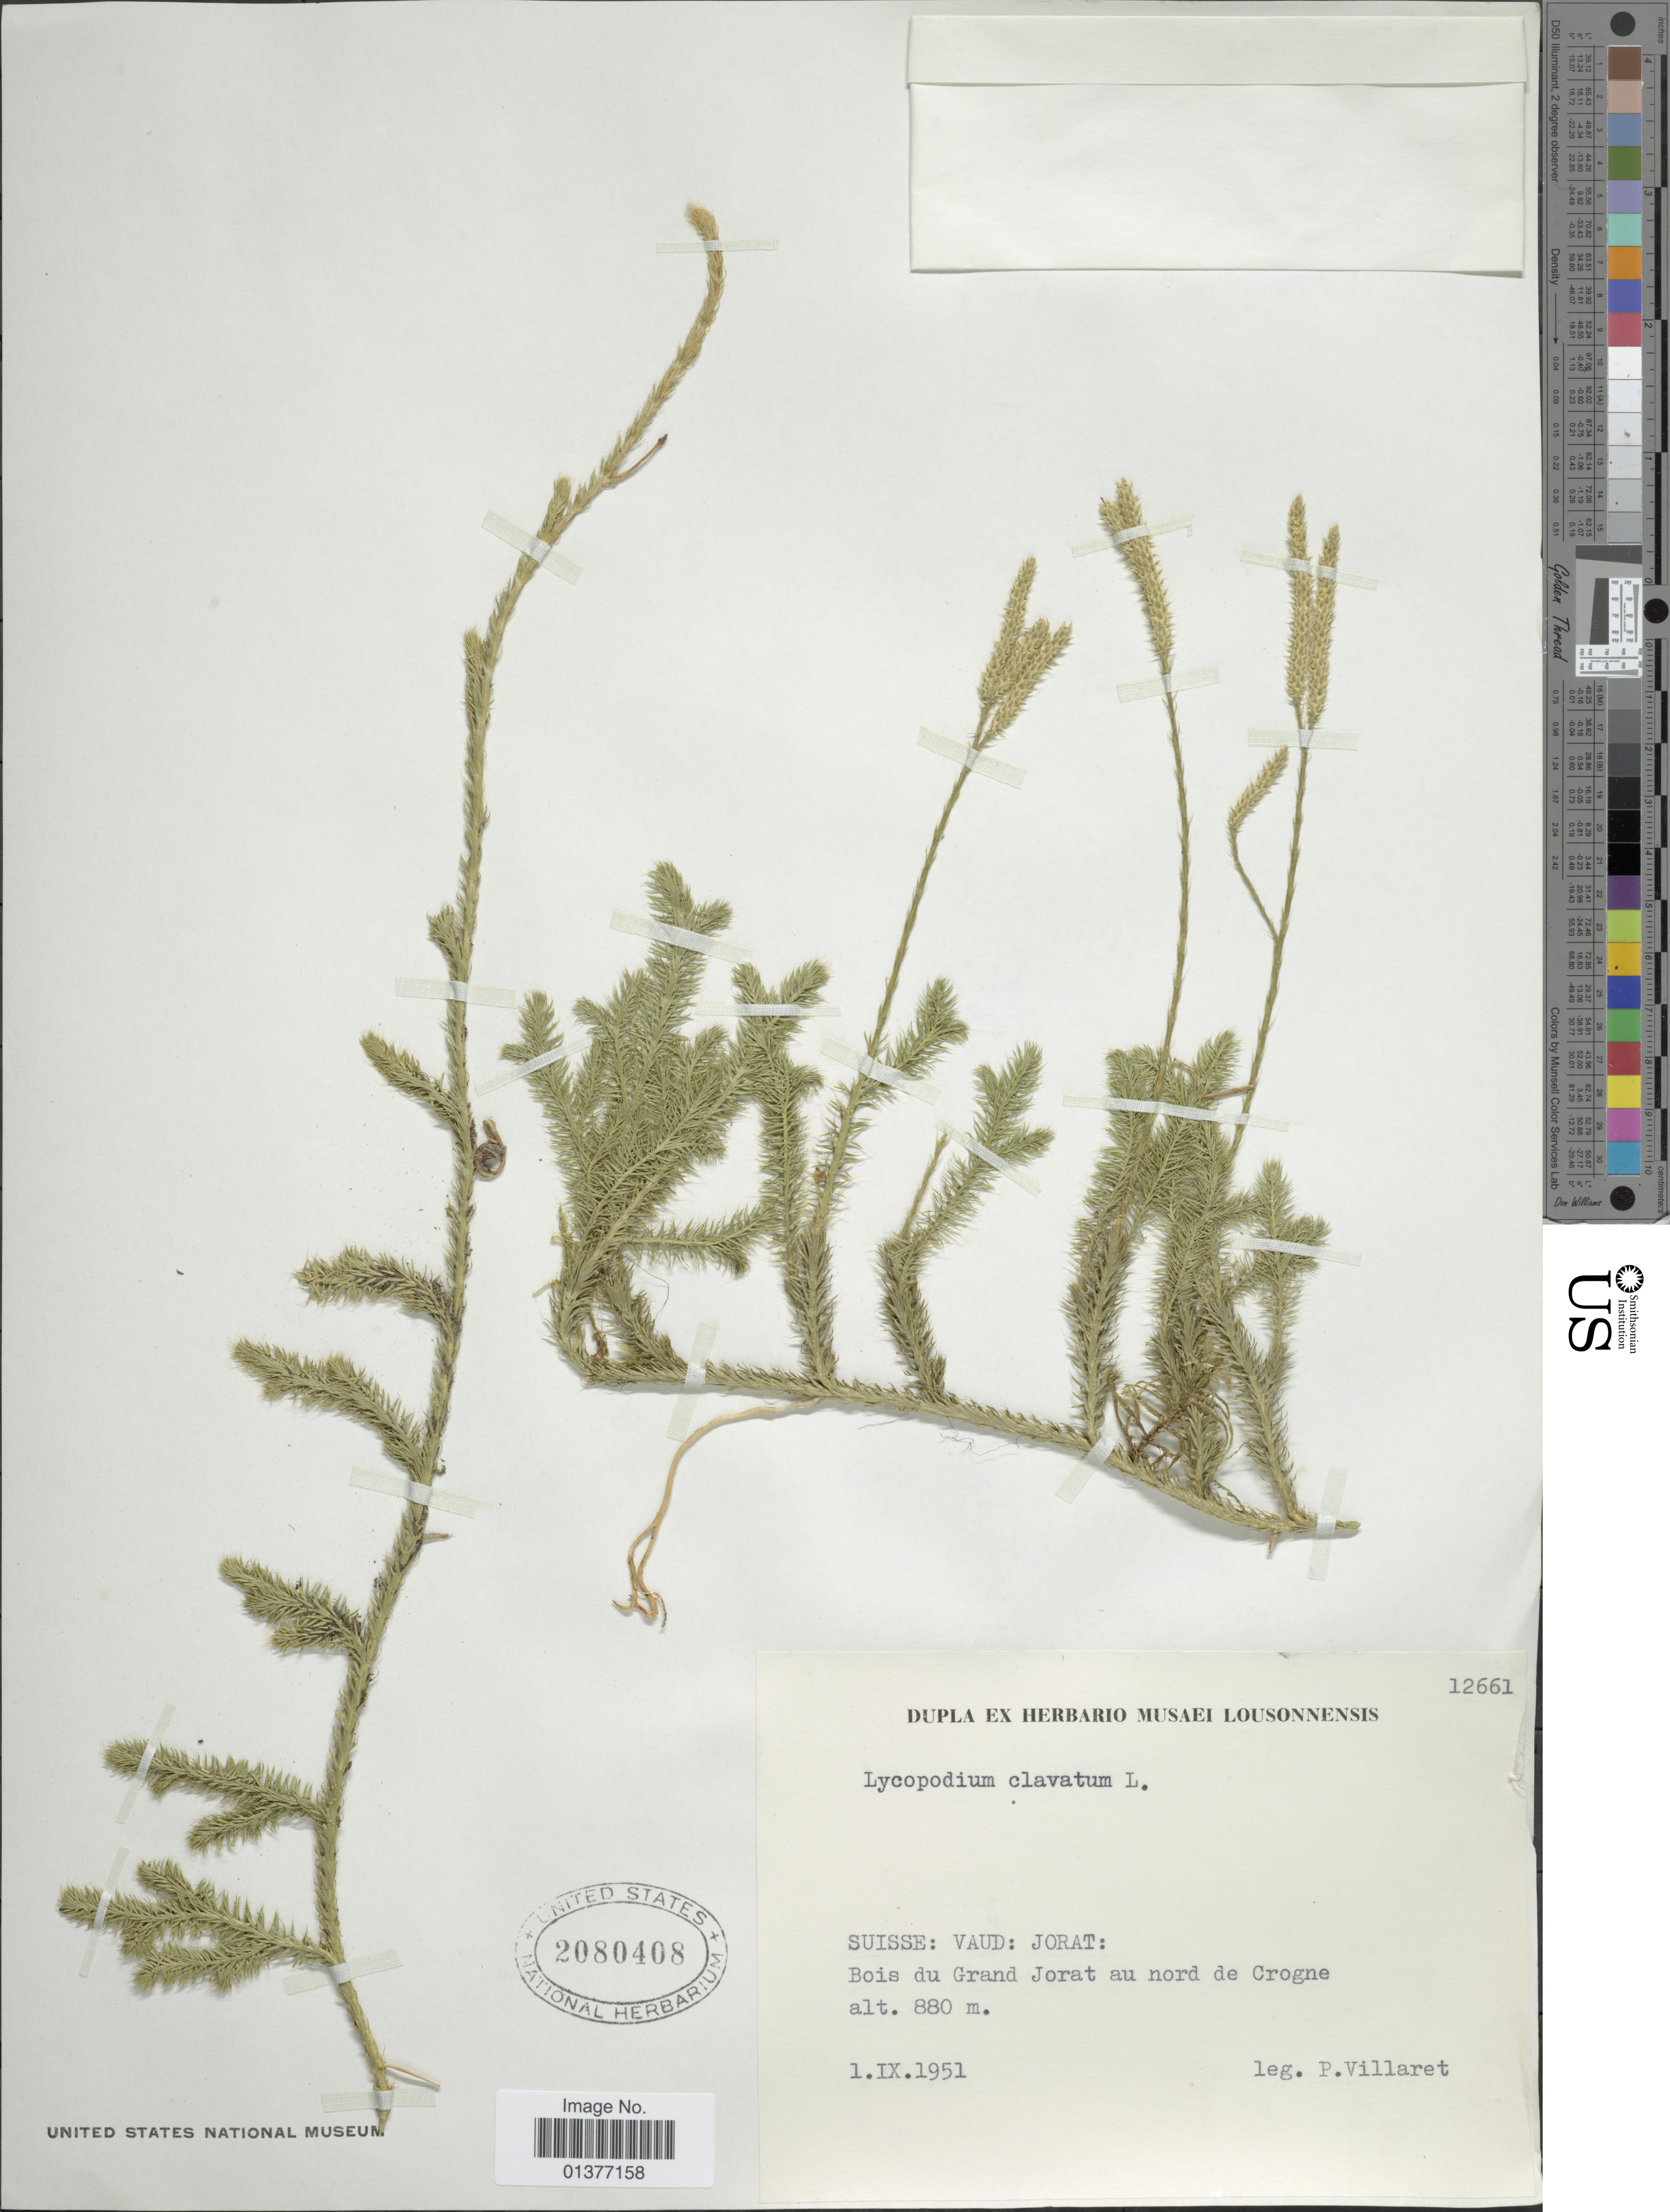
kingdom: Plantae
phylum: Tracheophyta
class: Lycopodiopsida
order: Lycopodiales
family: Lycopodiaceae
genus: Lycopodium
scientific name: Lycopodium clavatum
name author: L.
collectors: P. Villaret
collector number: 12661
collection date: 1951-09-01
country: Switzerland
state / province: Vaud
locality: Jorat, bois du Grand Jorat au nord de Crogne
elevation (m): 880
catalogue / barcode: US 2080408